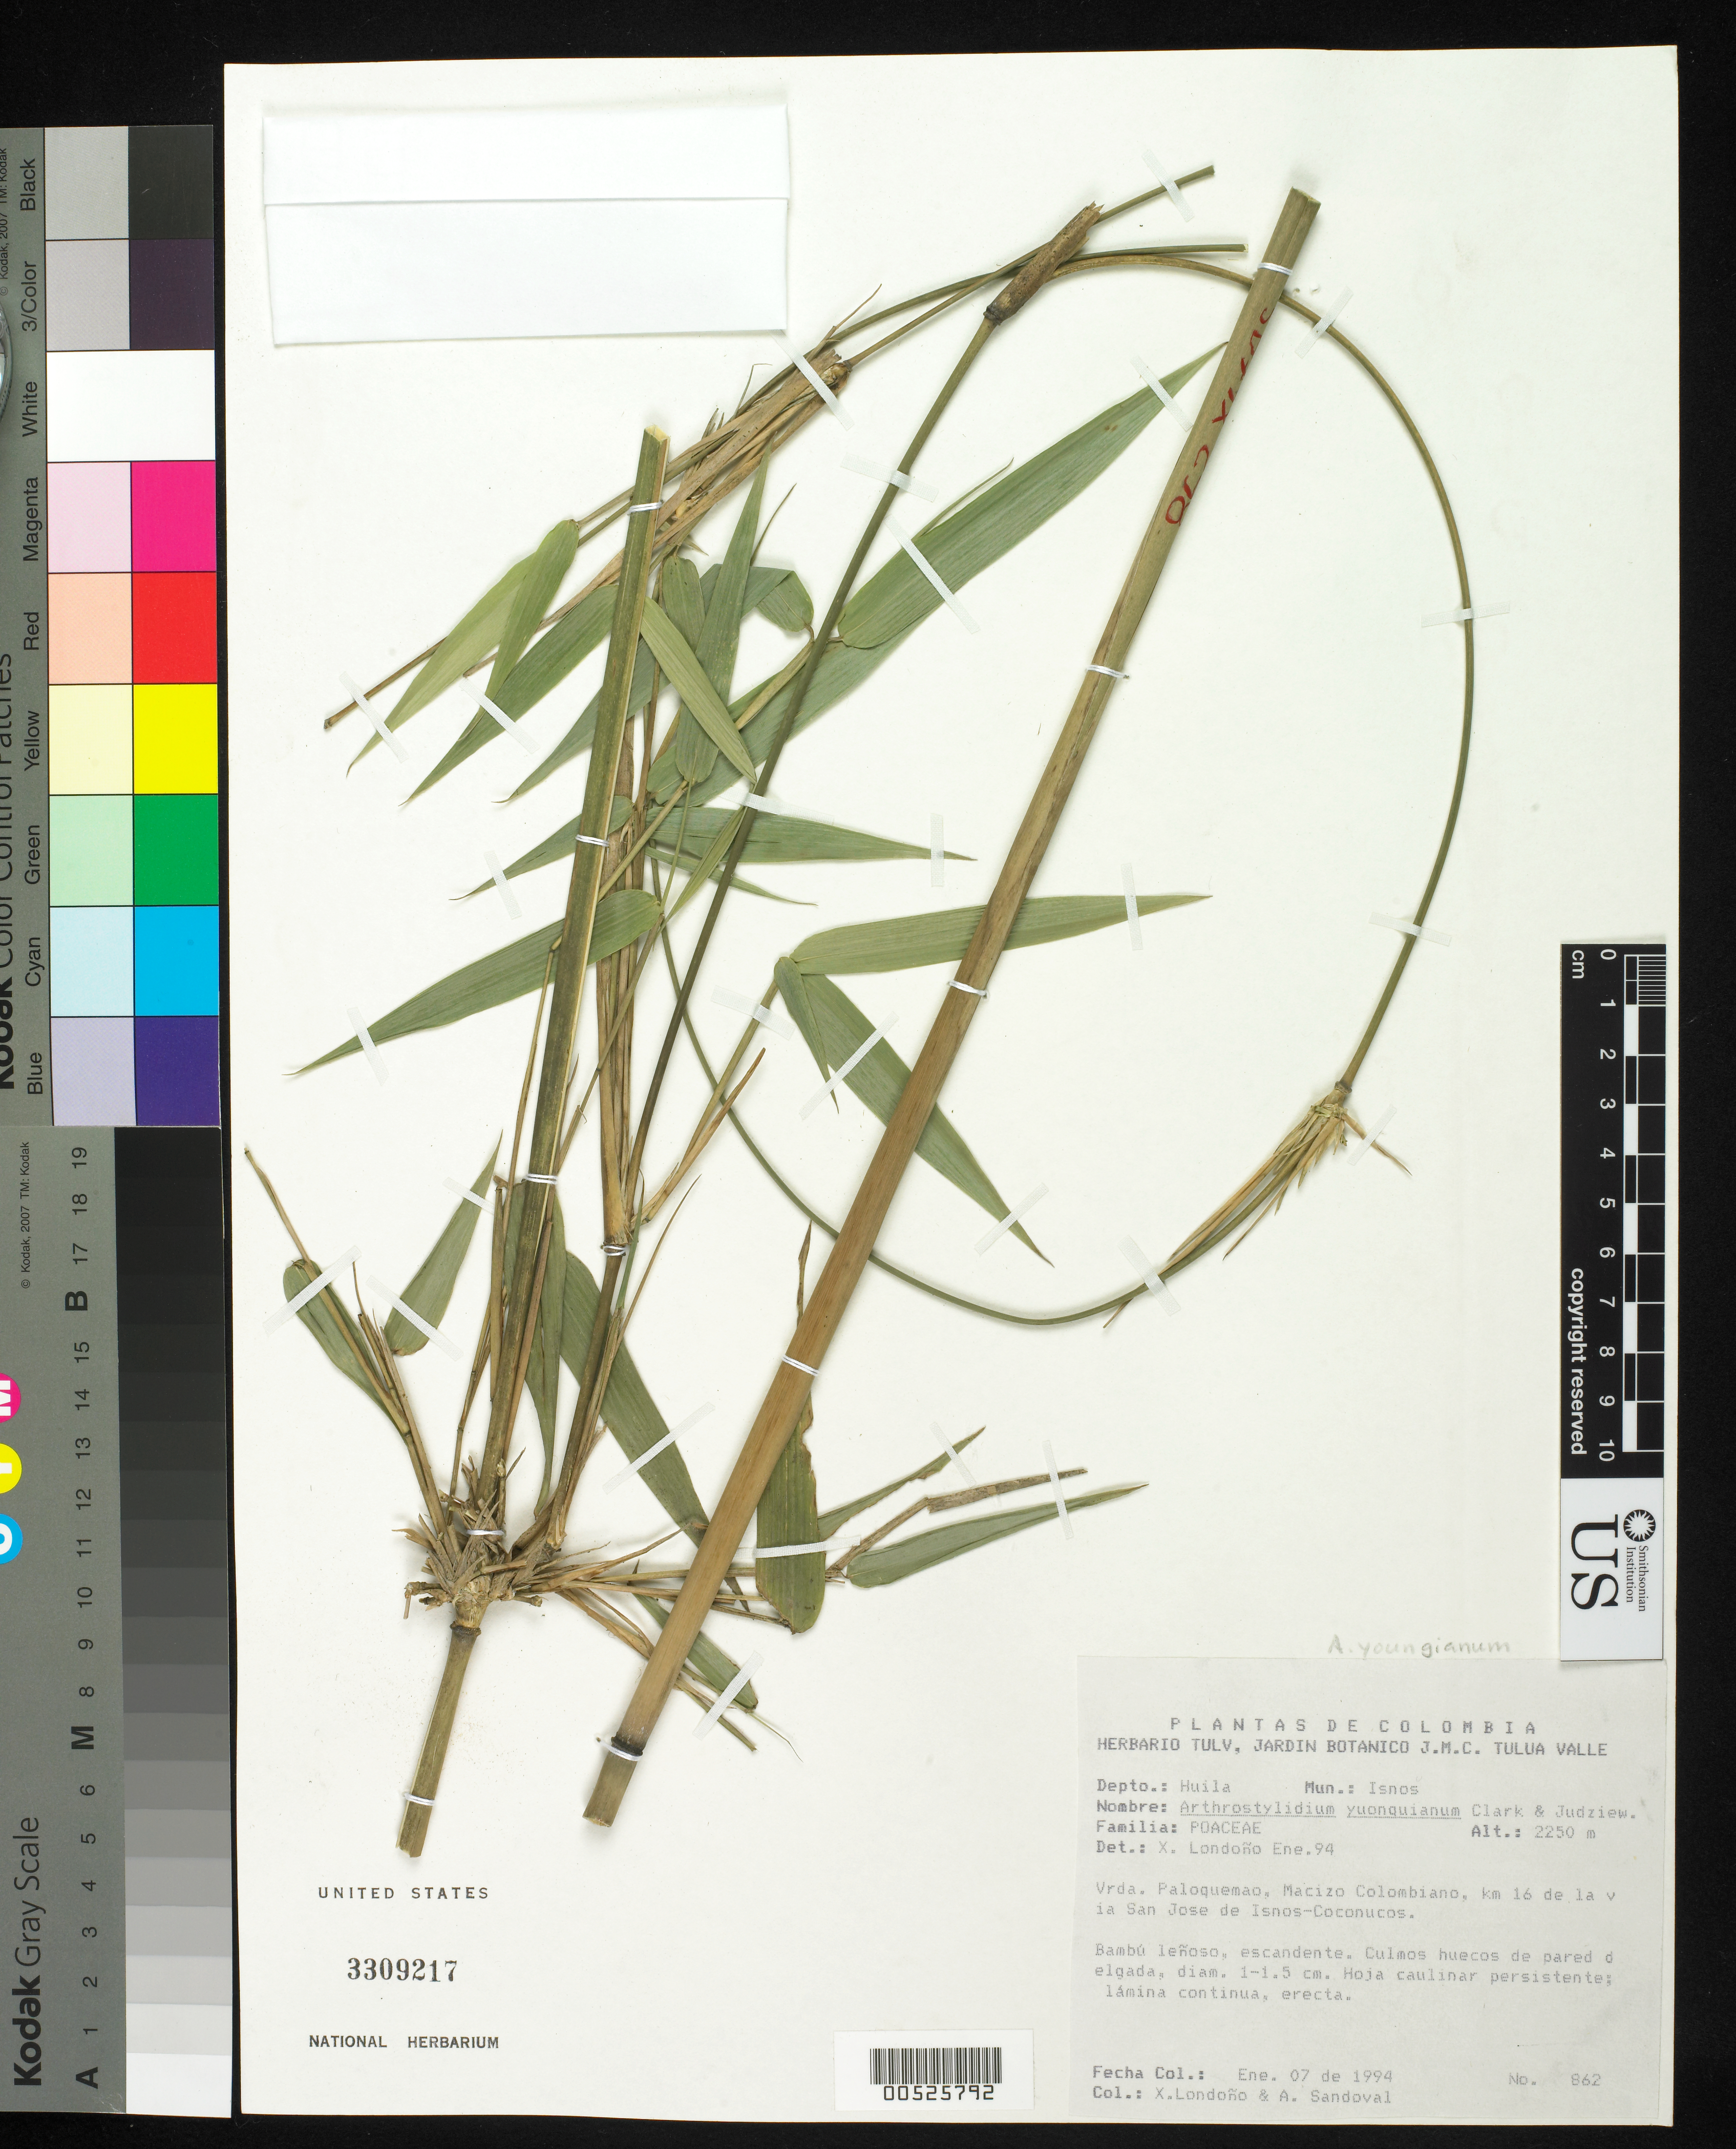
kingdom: Plantae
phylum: Tracheophyta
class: Liliopsida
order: Poales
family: Poaceae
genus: Arthrostylidium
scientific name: Arthrostylidium youngianum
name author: L.G. Clark & Judz.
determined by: Londoño, X., (TULV), Jardin Botanico "Juan Maria Cespedes"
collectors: X. Londoño & A. Sandoval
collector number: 862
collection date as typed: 07 Jan 1994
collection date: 1994-01-07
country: Colombia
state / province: Huila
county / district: San José De Isnos ?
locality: Vrda. Paloquemao, Macizo Colombiano, km 16 de la via San Jose de Isnos - Coconucos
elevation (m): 2250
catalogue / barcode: US 3309217